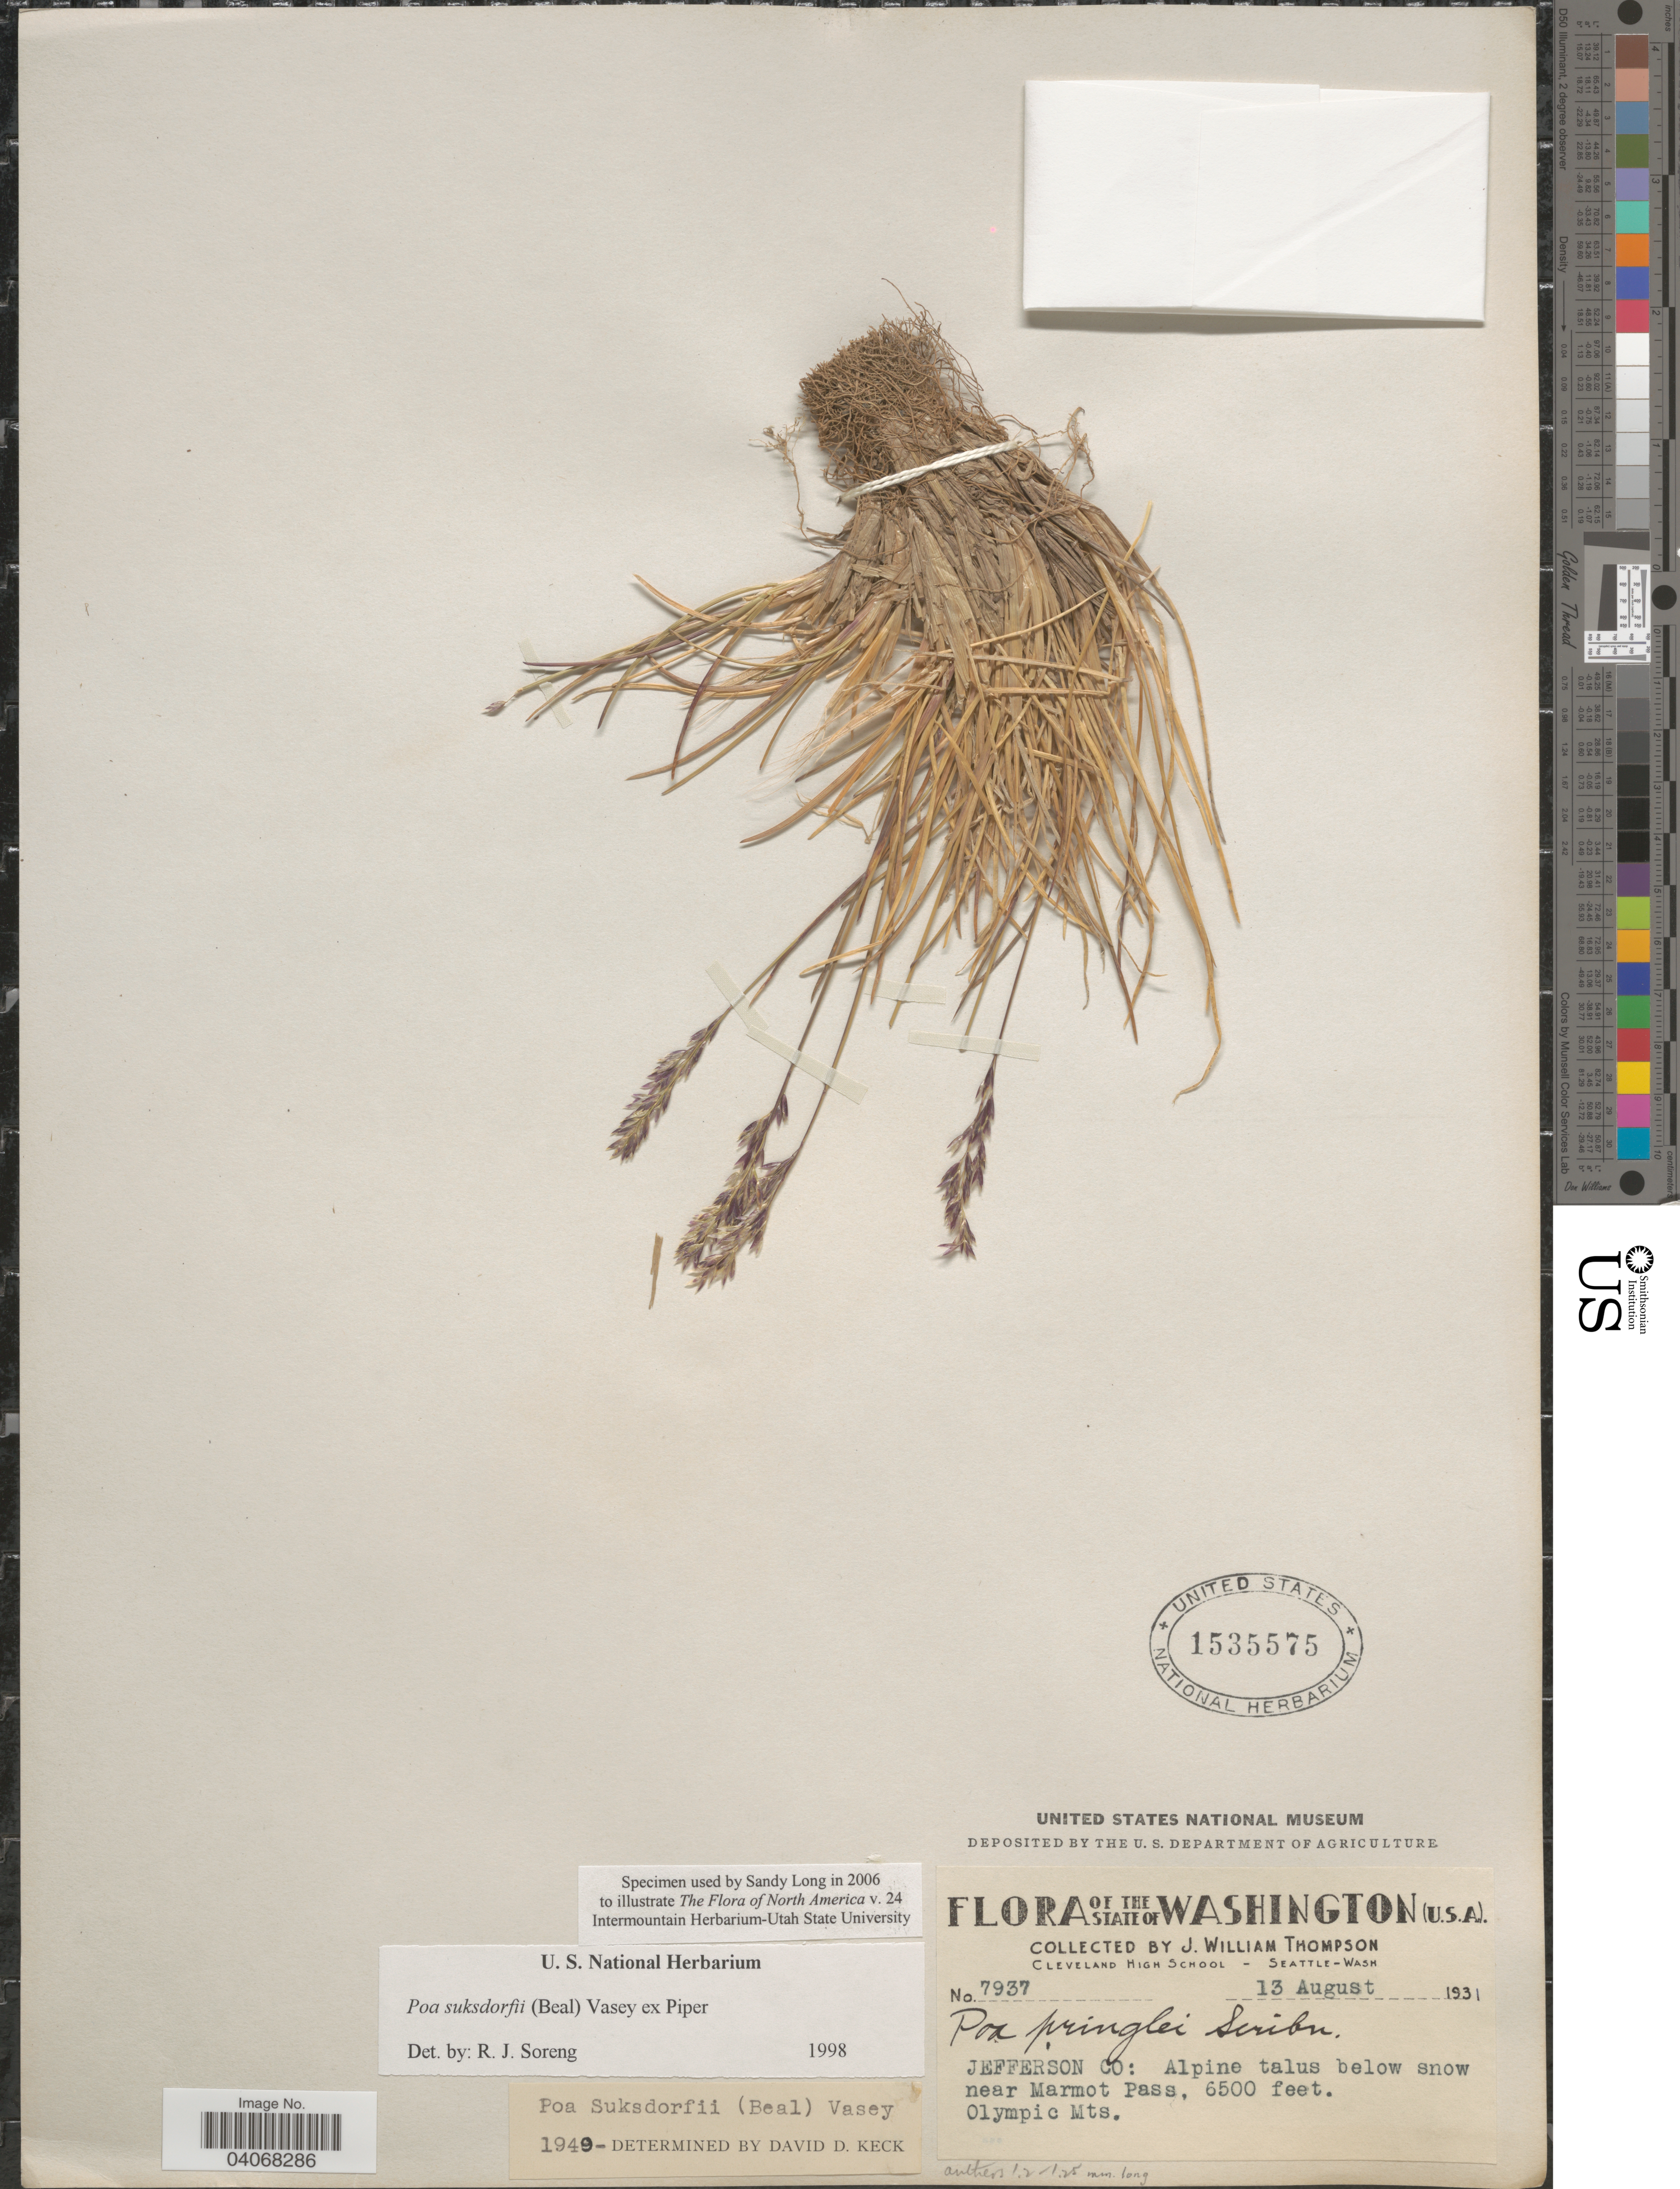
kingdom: Plantae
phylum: Tracheophyta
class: Liliopsida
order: Poales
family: Poaceae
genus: Poa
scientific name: Poa suksdorfii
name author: (W.J. Beal) Vasey ex Piper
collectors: J. W. Thompson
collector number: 7937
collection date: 1931-08-13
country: United States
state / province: Washington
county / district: Jefferson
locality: Jefferson Co: Alpine talus below snow near Marmot Pass, Olympic Mts.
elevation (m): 1981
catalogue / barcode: US 1535575